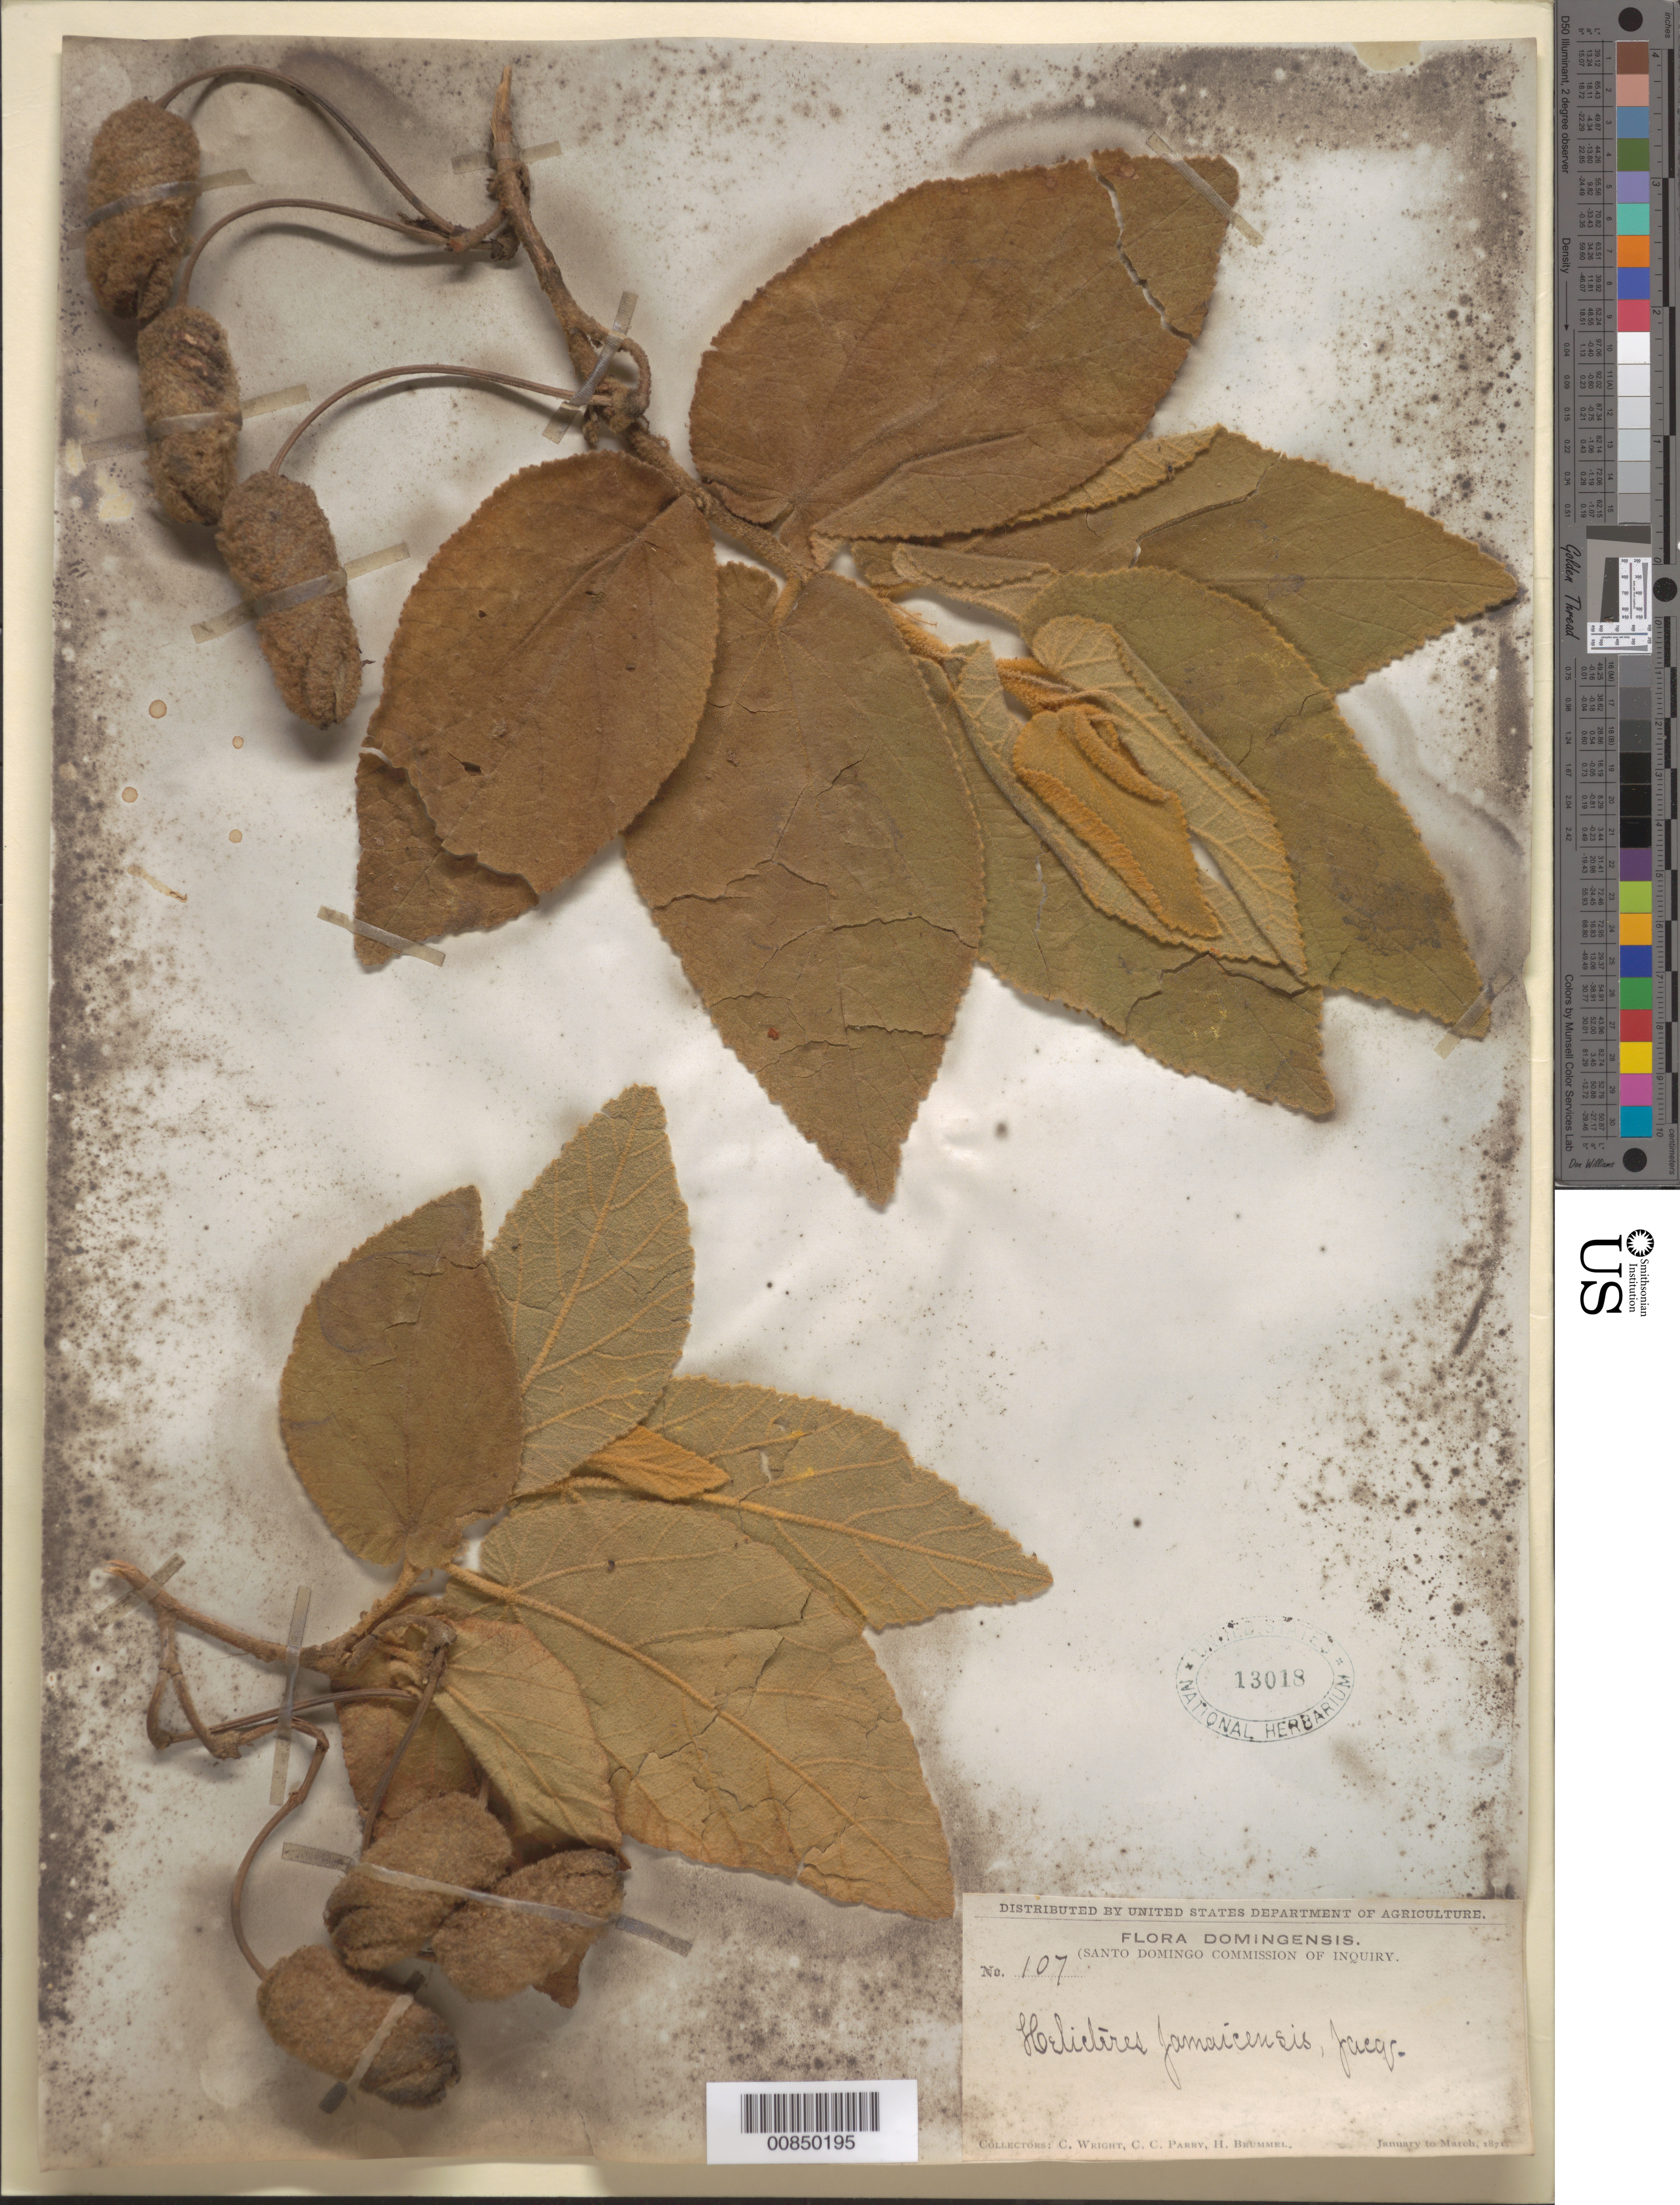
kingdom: Plantae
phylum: Tracheophyta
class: Magnoliopsida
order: Malvales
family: Malvaceae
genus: Helicteres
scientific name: Helicteres jamaicensis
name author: Jacq.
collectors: C. Wright, C. C. Parry & H. Brummel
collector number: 107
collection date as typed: Jan 1871 to -- Mar 1871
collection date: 1871-01/1871-03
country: Dominican Republic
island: Hispaniola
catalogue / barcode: US 13018